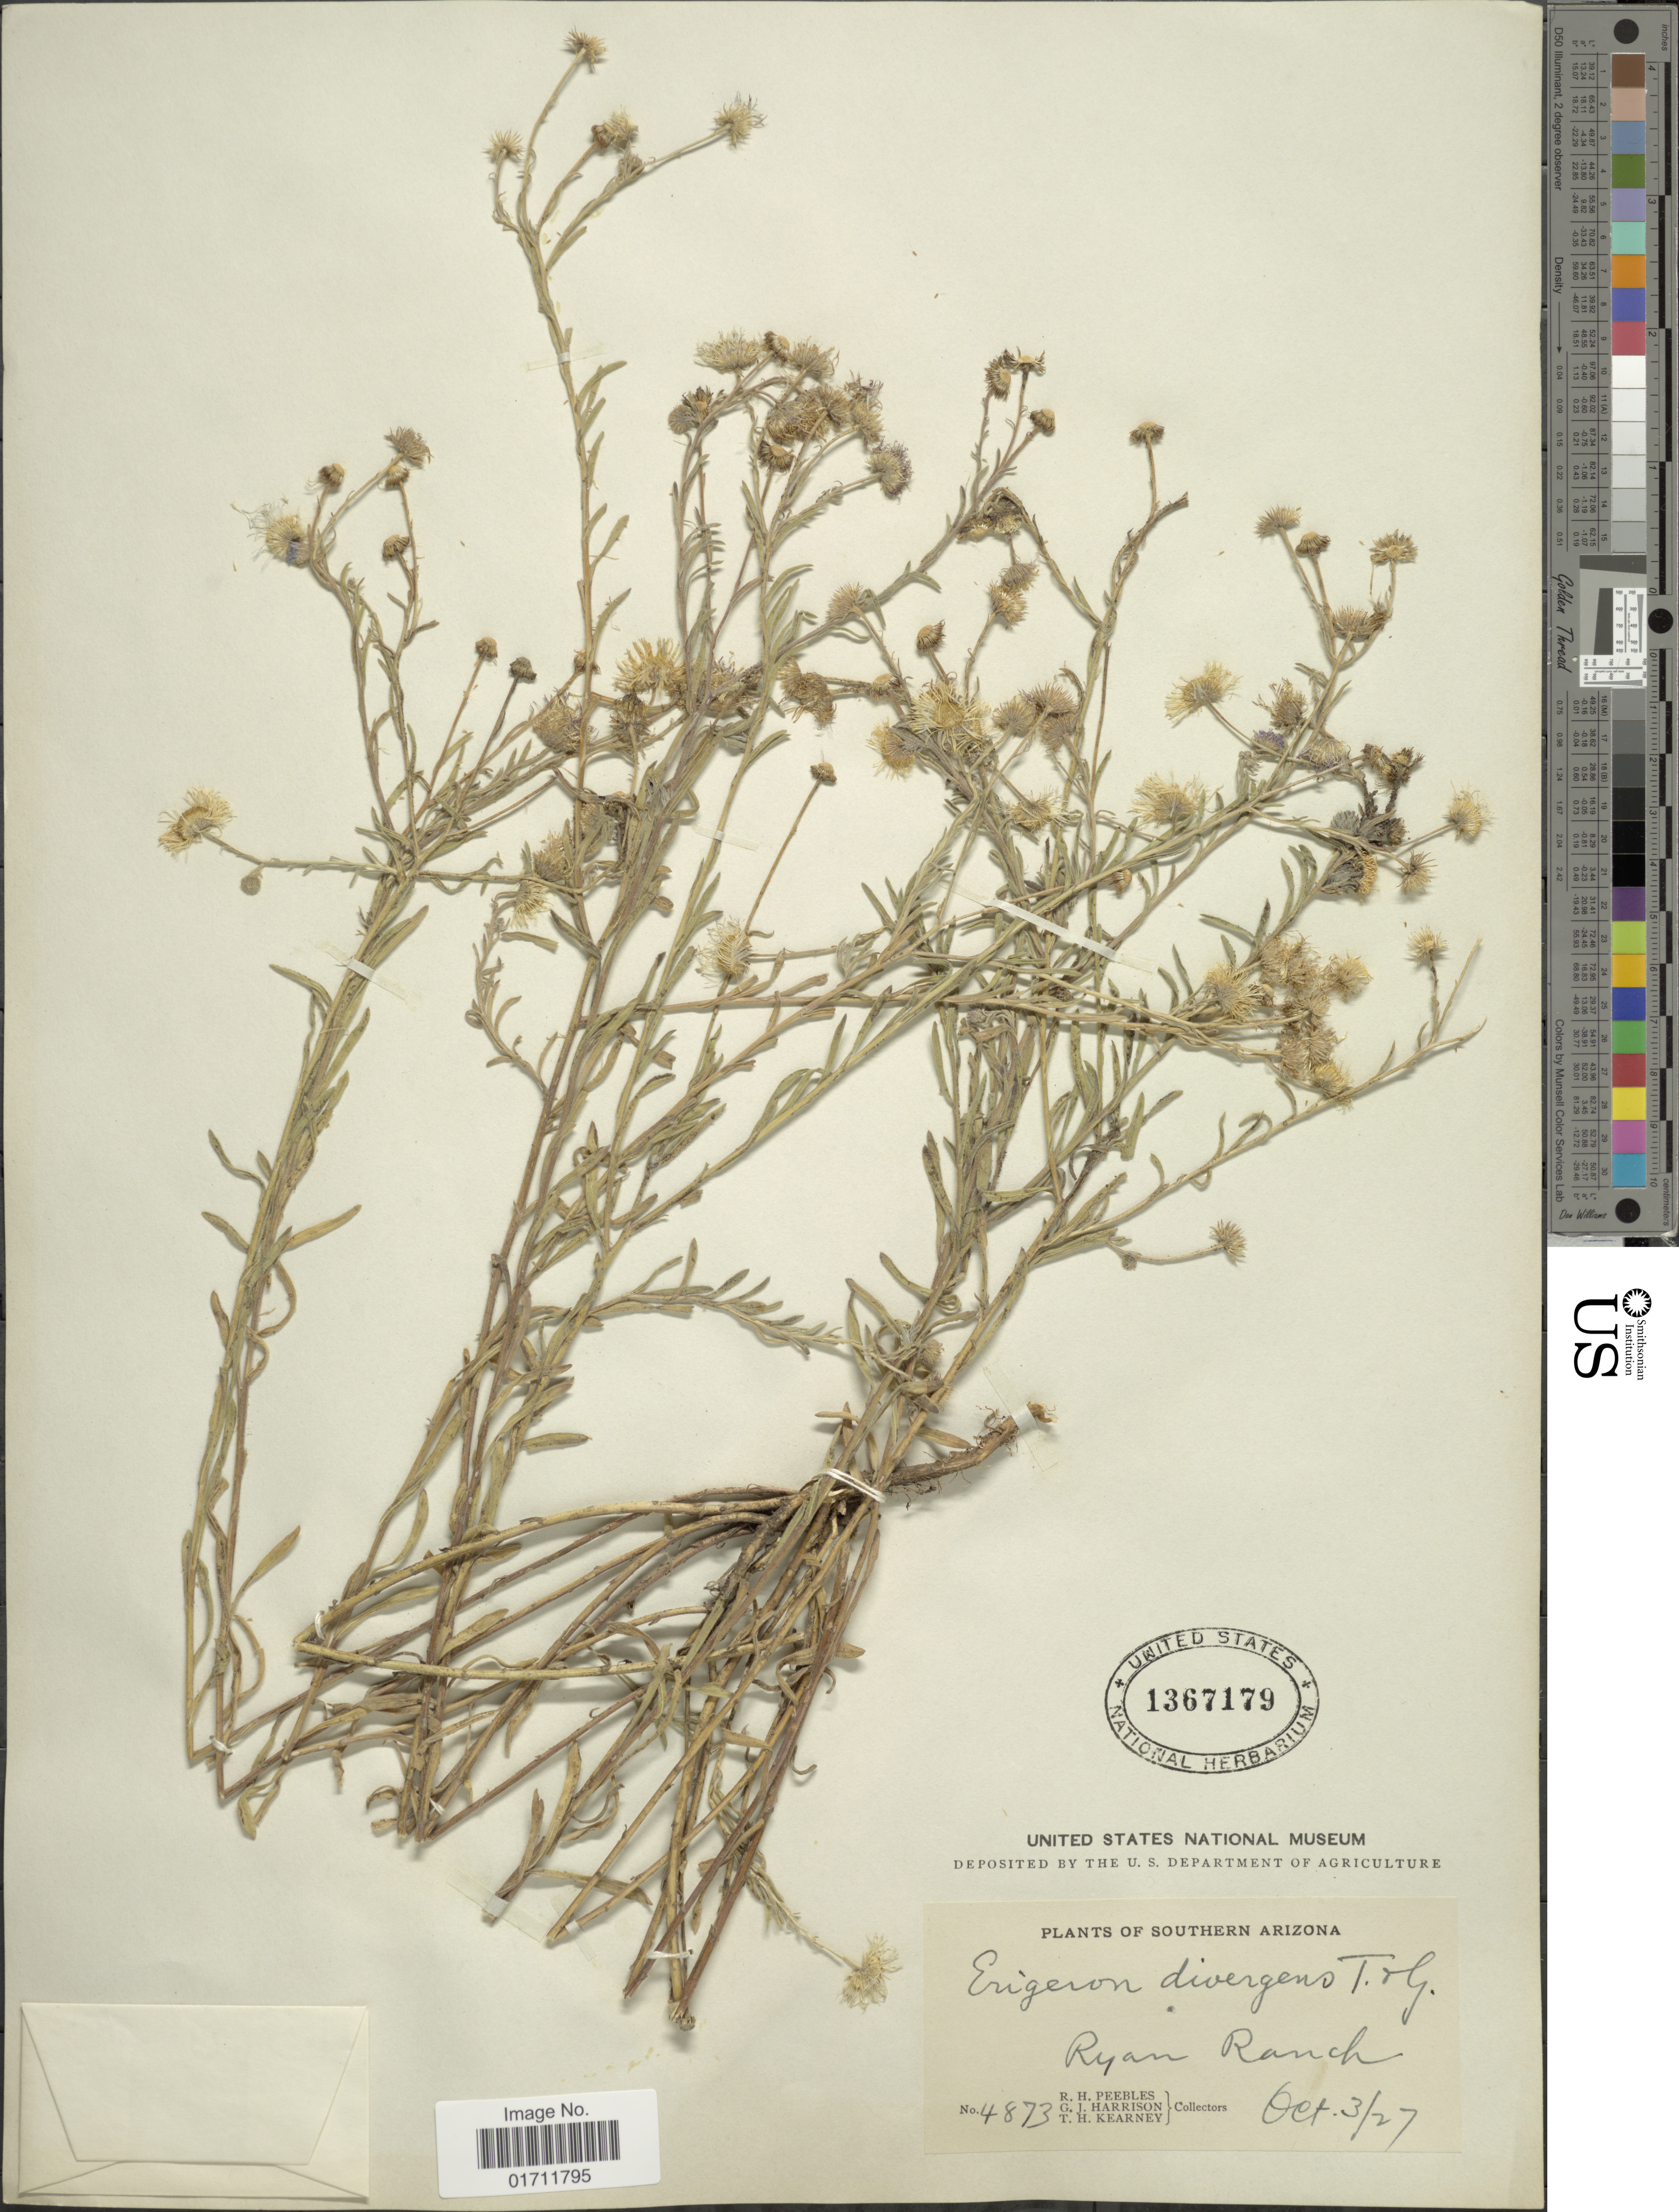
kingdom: Plantae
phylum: Tracheophyta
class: Magnoliopsida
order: Asterales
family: Asteraceae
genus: Erigeron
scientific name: Erigeron divergens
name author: Torr. & A. Gray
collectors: R. H. Peebles, G. J. Harrison & T. H. Kearney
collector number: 4873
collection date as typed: Transcribed d/m/y: 3/10/27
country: United States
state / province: Arizona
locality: Southern Arizona, Ryan Ranch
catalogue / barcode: US 1367179